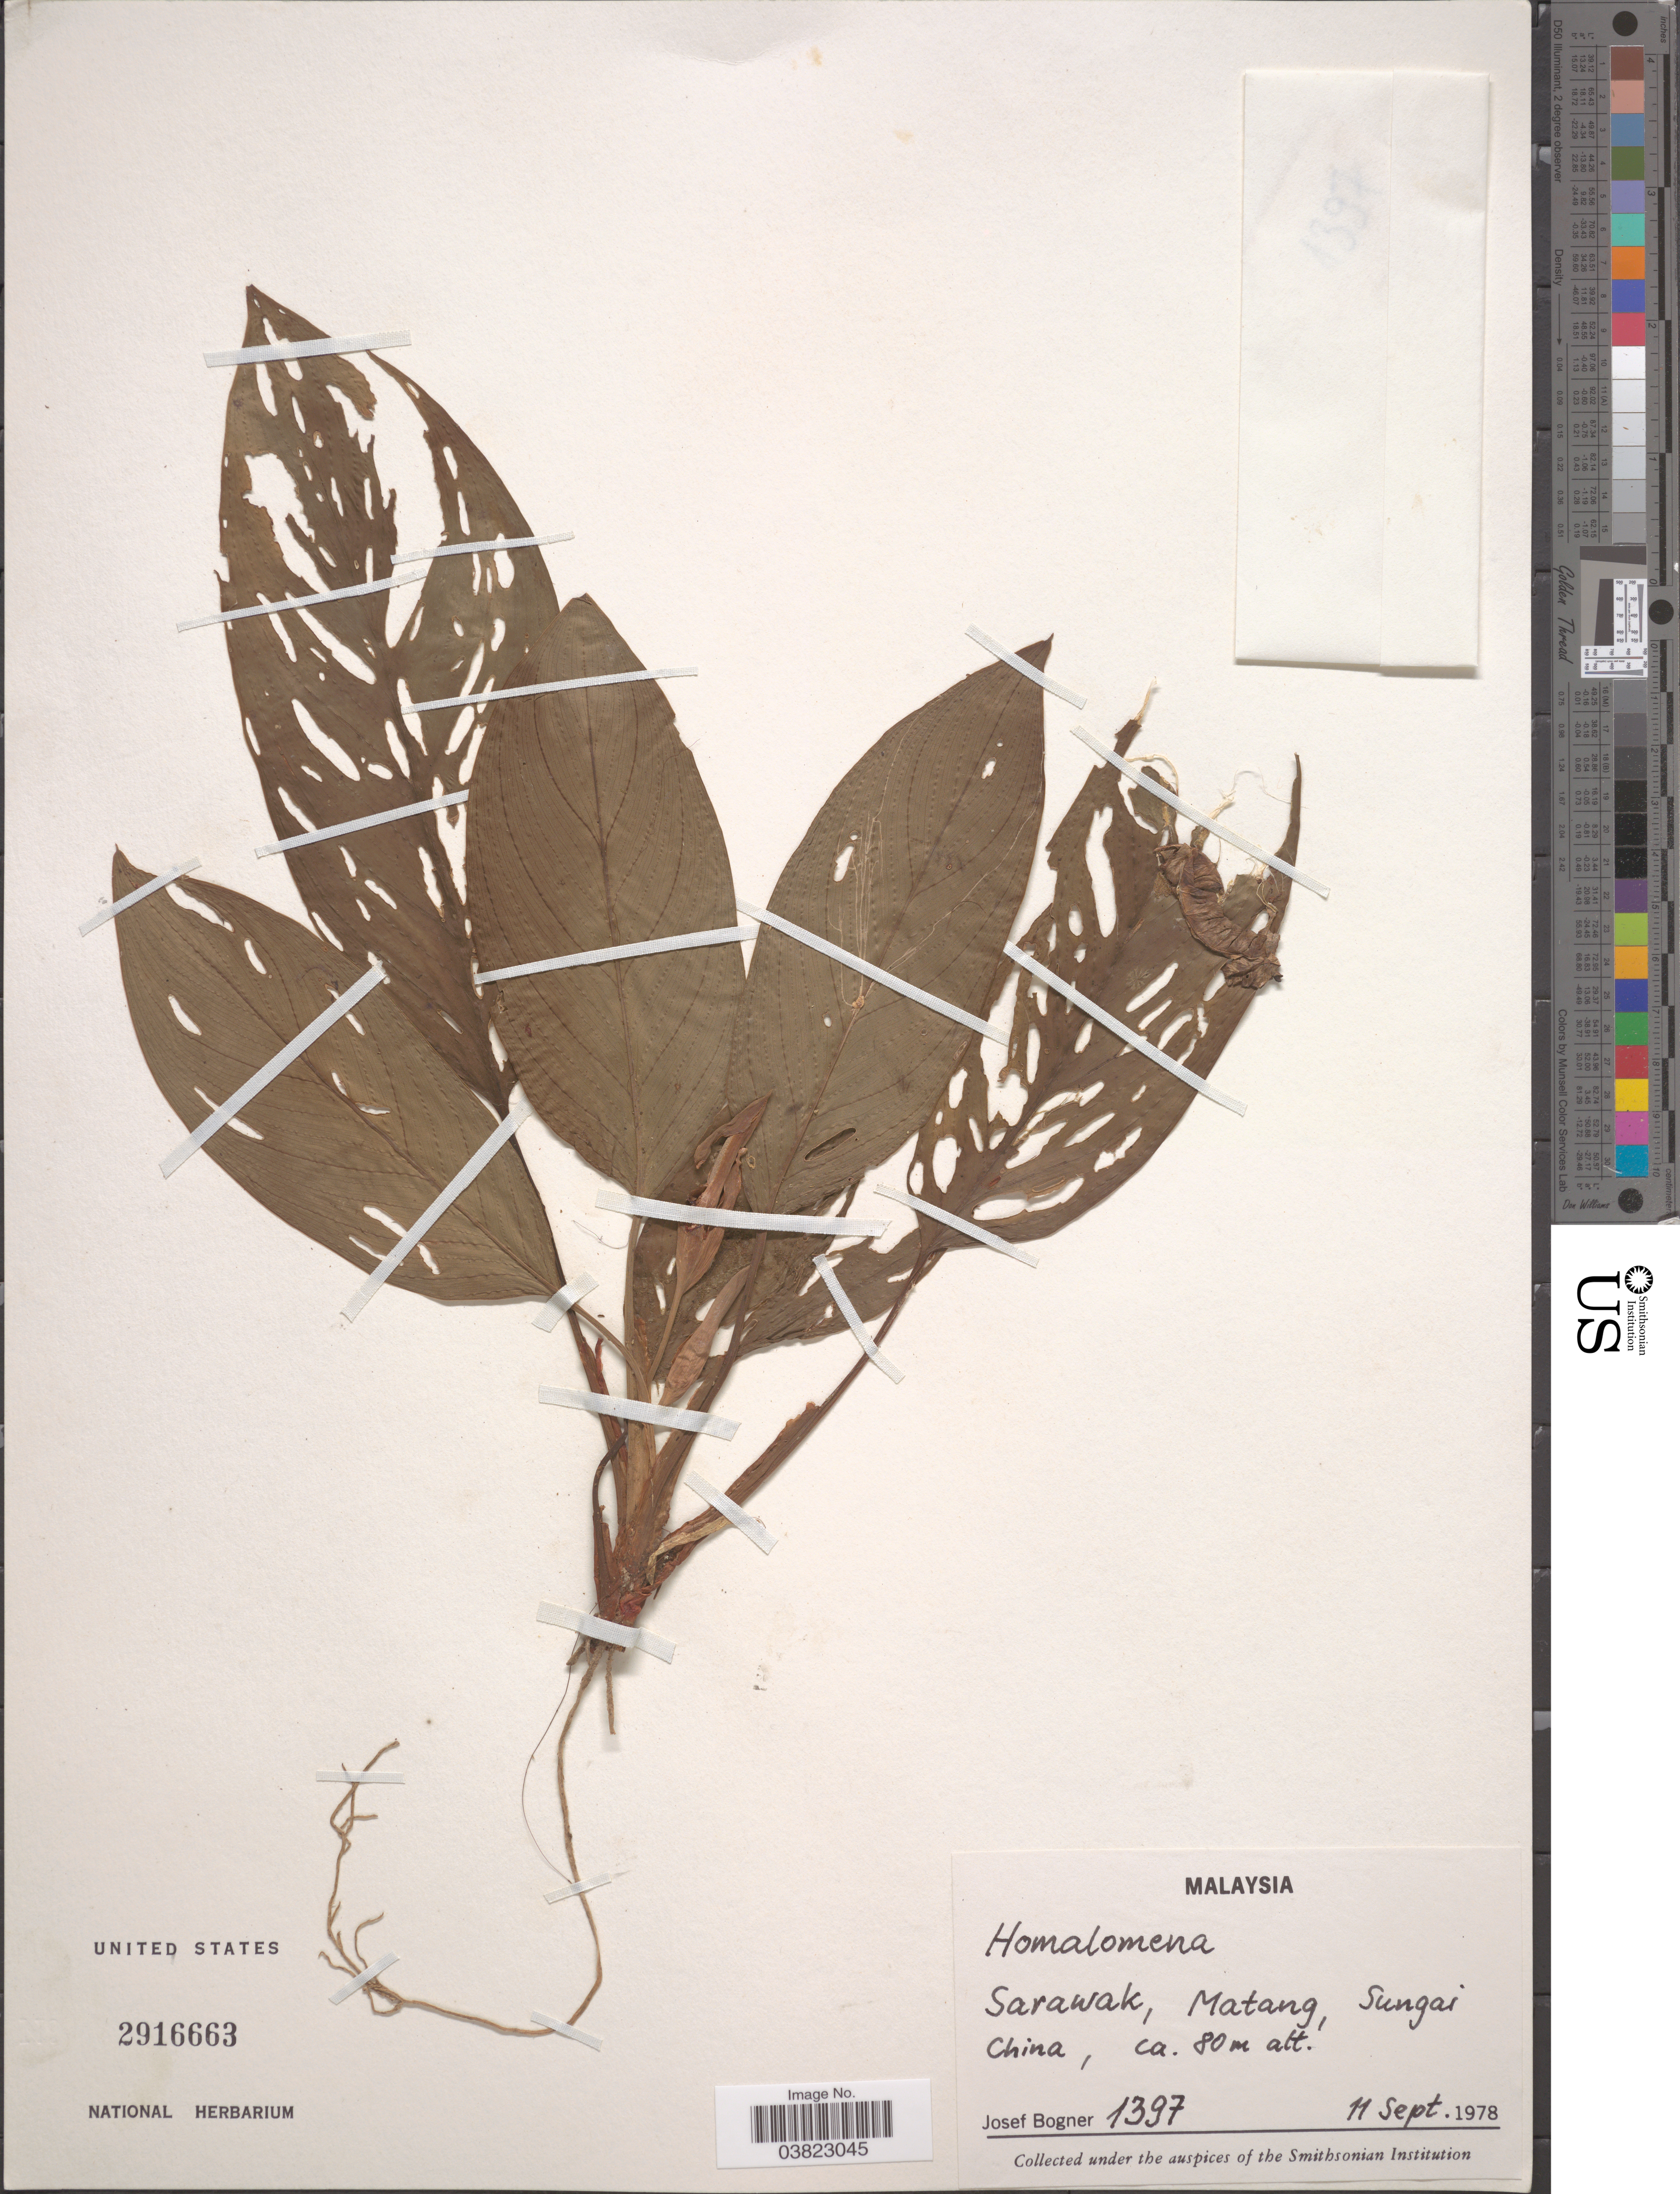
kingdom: Plantae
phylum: Tracheophyta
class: Liliopsida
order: Alismatales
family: Araceae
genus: Homalomena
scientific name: Homalomena sp.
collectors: J. Bogner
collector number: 1397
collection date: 1978-09-11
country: Malaysia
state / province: Sarawak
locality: Matang, Sungai China.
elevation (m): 80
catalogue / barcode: US 2916663